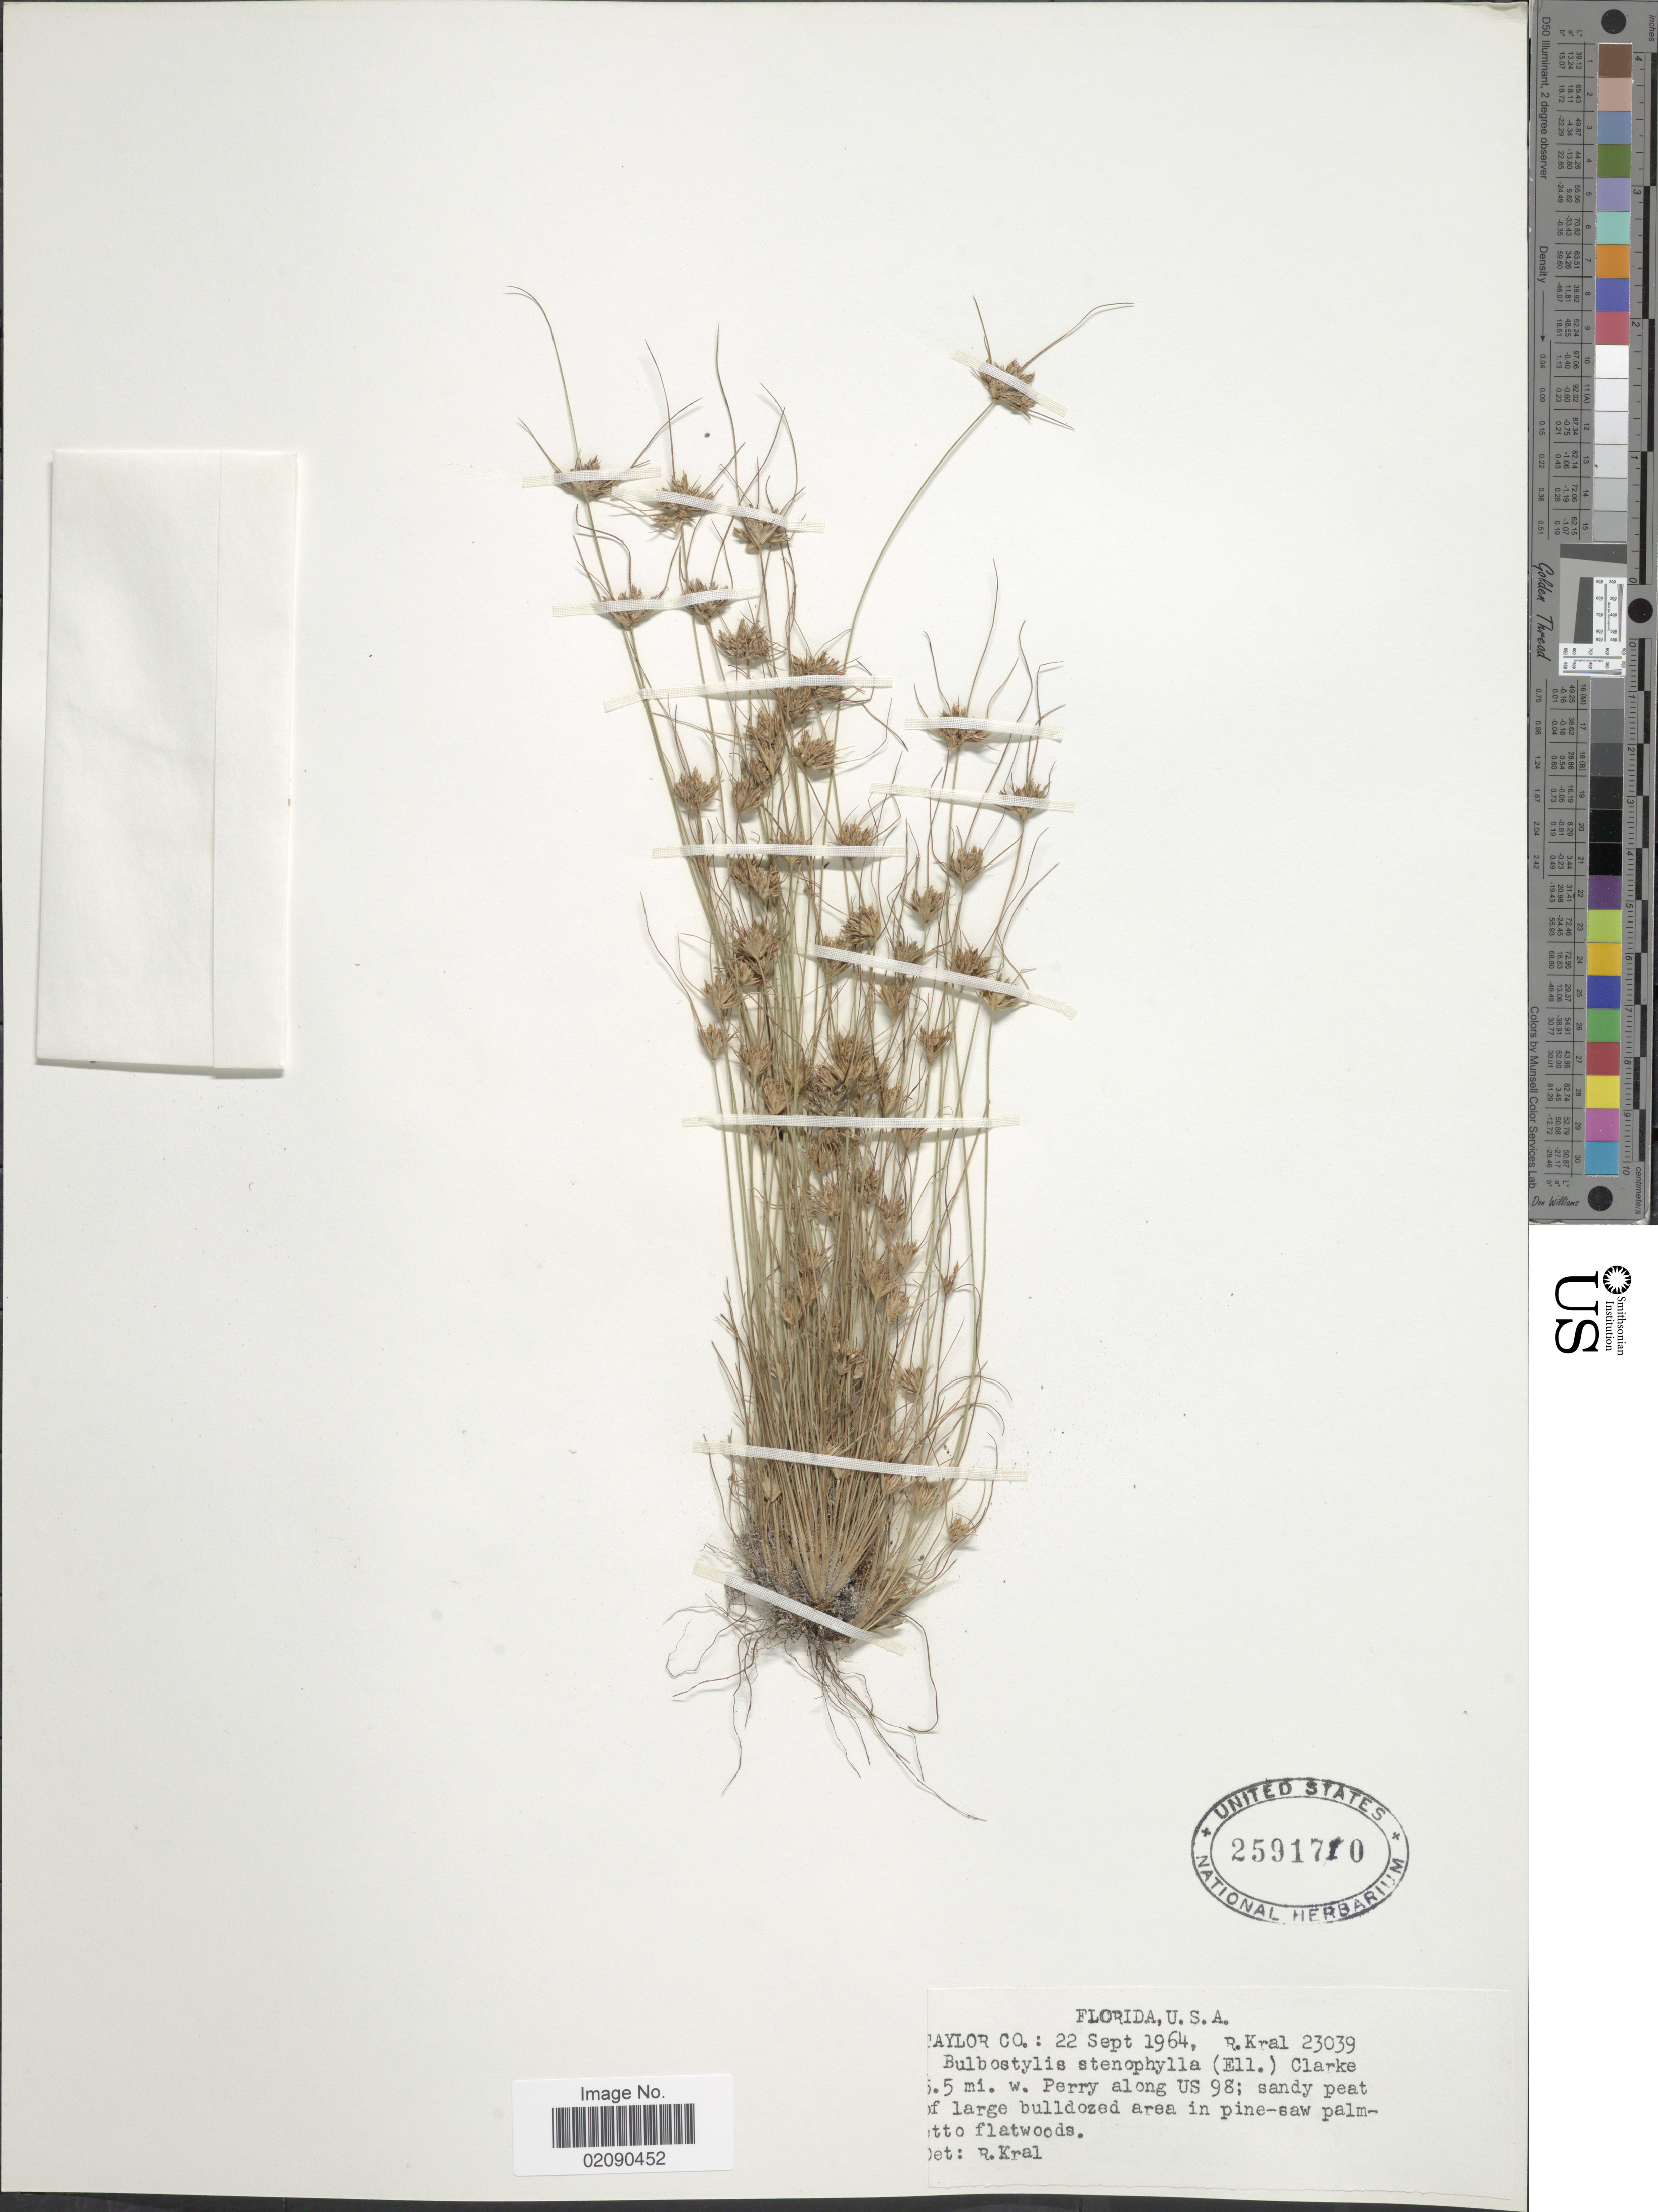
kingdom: Plantae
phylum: Tracheophyta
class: Liliopsida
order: Poales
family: Cyperaceae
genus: Bulbostylis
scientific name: Bulbostylis stenophylla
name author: (Elliott) C.B. Clarke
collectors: R. Kral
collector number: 23039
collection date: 1964-09-22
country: United States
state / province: Florida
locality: Taylor Co; 5.5 mi. w Perry along US 98; sandy peat of large bulldozed area in pine-sw palmetto flatwoods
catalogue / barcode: US 2591710